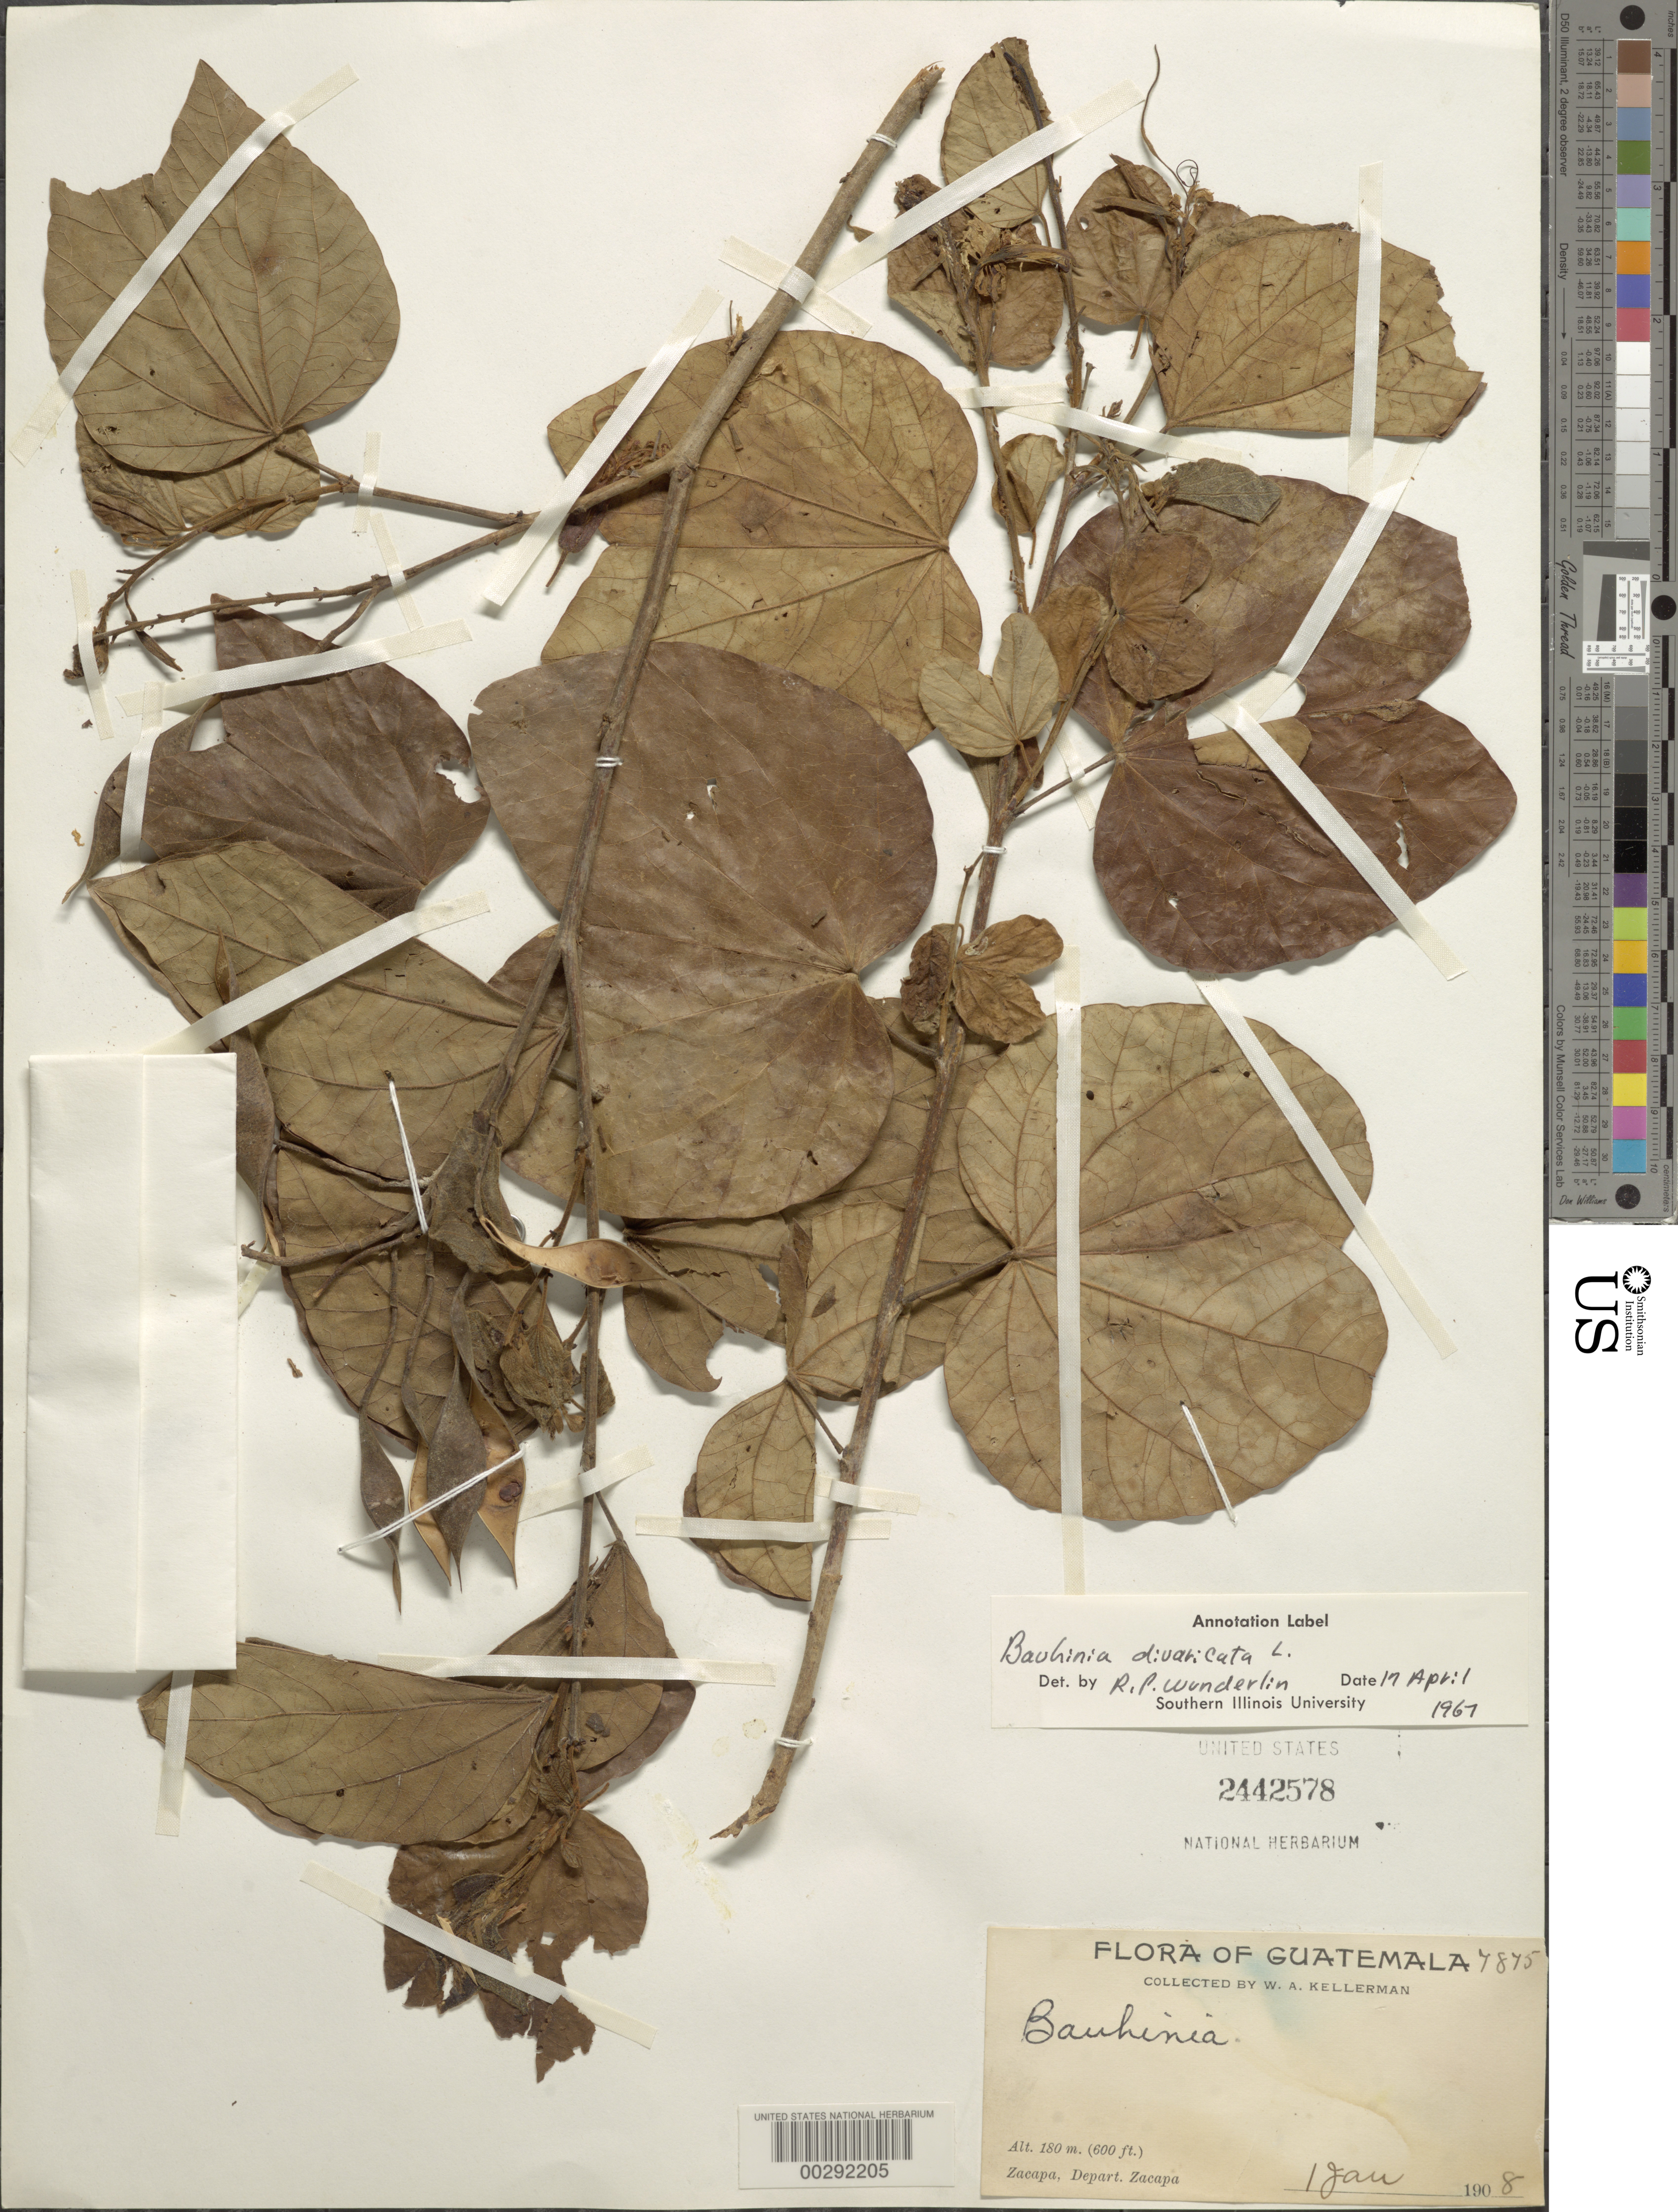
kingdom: Plantae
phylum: Tracheophyta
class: Magnoliopsida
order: Fabales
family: Fabaceae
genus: Bauhinia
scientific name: Bauhinia divaricata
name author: L.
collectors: W. A. Kellerman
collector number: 7875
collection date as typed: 01 Jan 1908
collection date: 1908-01-01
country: Guatemala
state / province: Zacapa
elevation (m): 180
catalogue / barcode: US 2442578